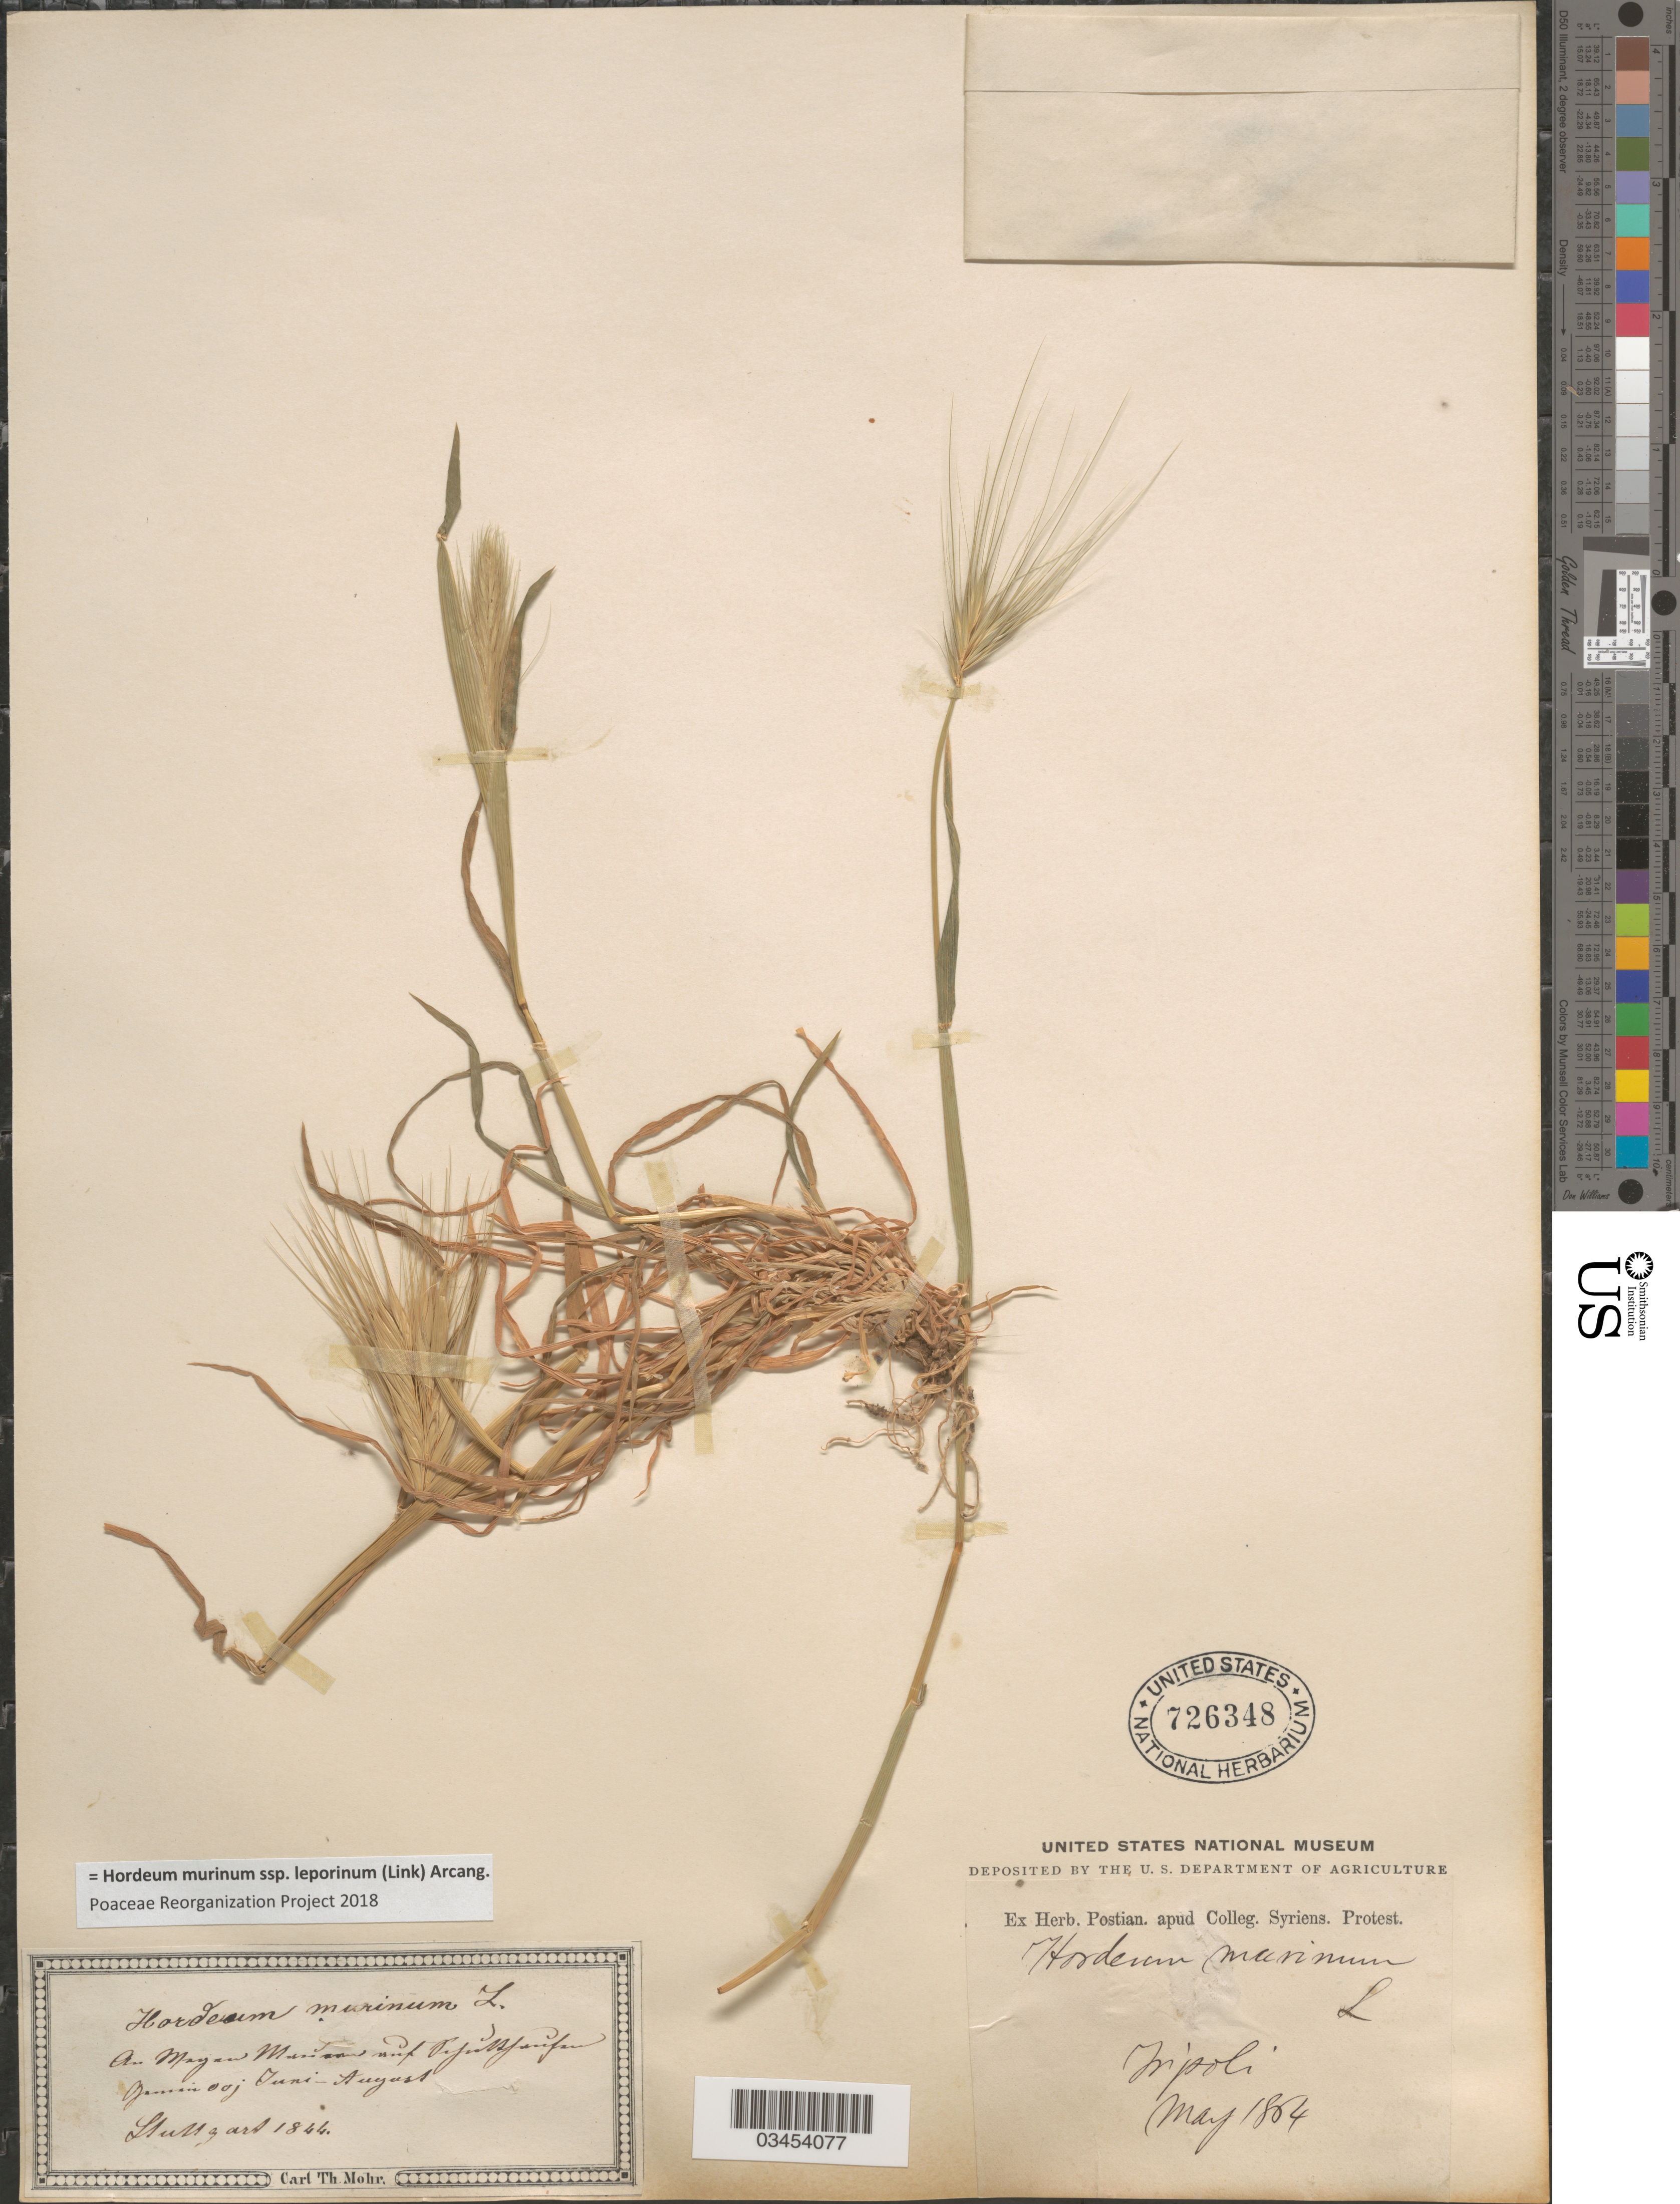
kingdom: Plantae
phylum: Tracheophyta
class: Liliopsida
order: Poales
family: Poaceae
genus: Hordeum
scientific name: Hordeum murinum subsp. leporinum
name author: (Link) Arcang.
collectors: ex herb. Postian. apud Colleg. Syriens. Protest. USE "Fannie P. A. Shepard" (10308853) AS PRIMARY COLLECTOR INSTEAD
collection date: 1864-05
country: Libya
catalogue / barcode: US 726348-2